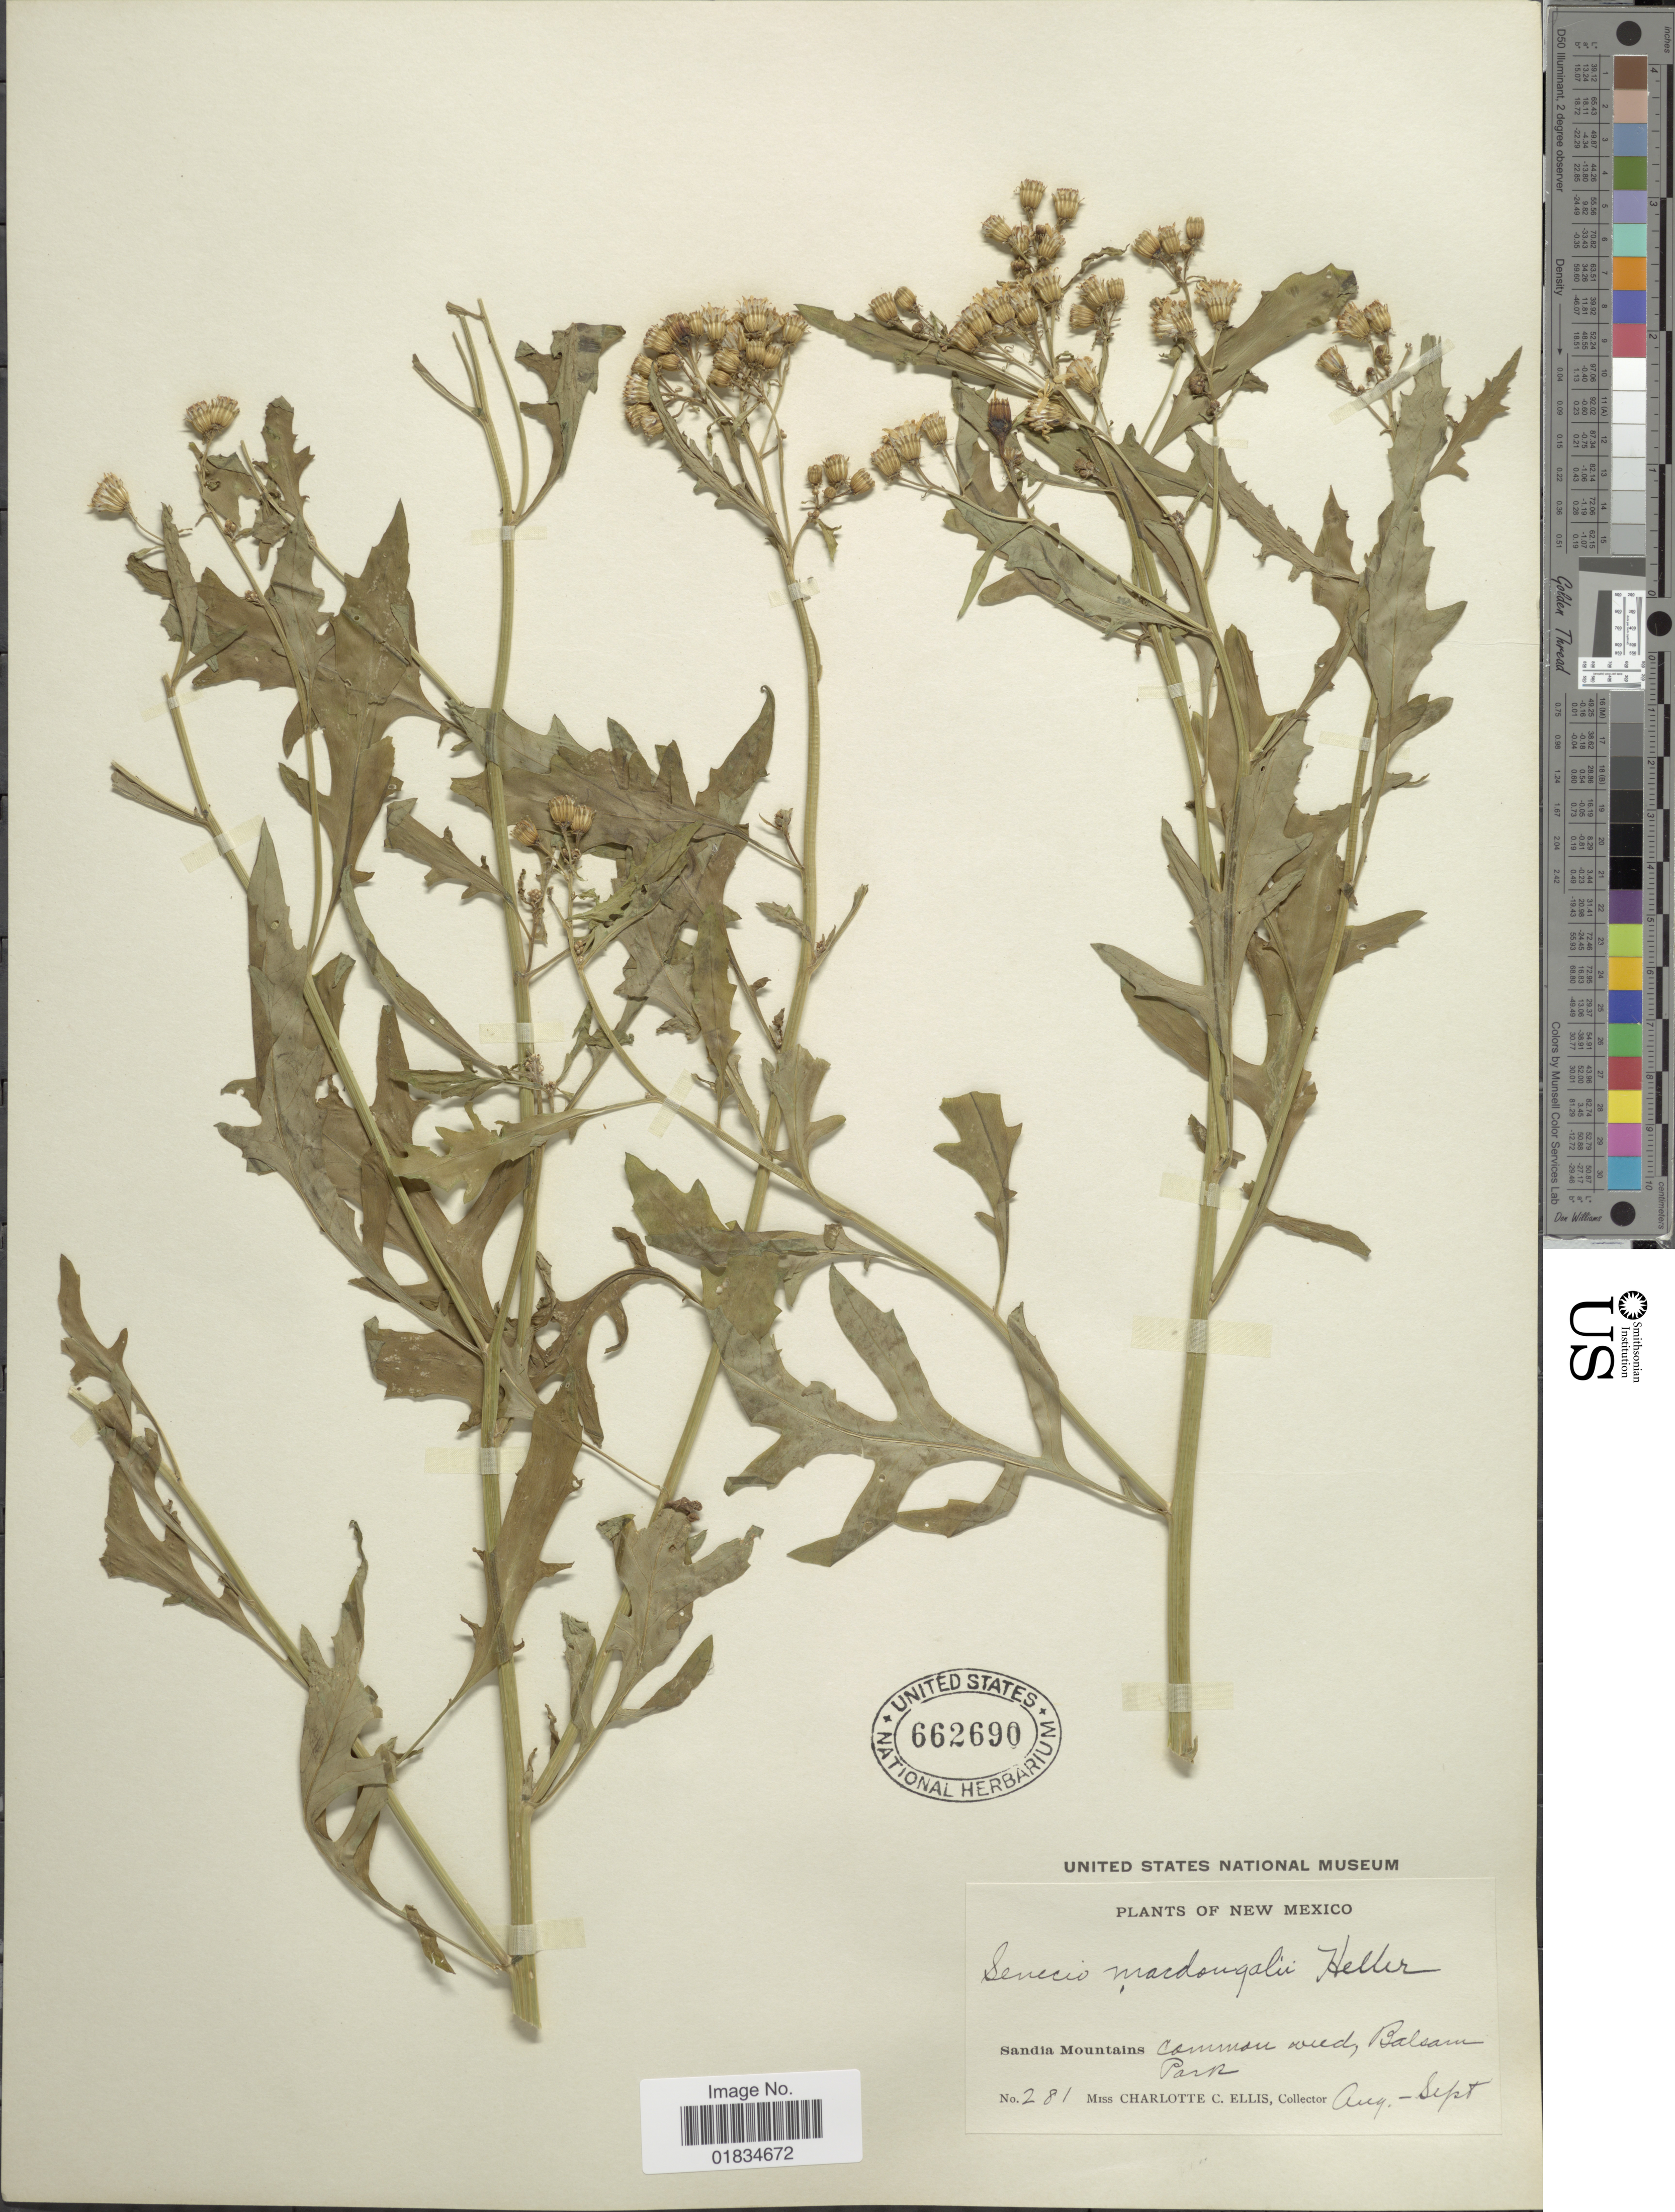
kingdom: Plantae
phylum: Tracheophyta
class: Magnoliopsida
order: Asterales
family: Asteraceae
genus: Senecio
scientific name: Senecio macdougalii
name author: A. Heller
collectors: C. C. Ellis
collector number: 281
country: United States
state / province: New Mexico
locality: Sandia mountains, Balsam Park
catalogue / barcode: US 662690